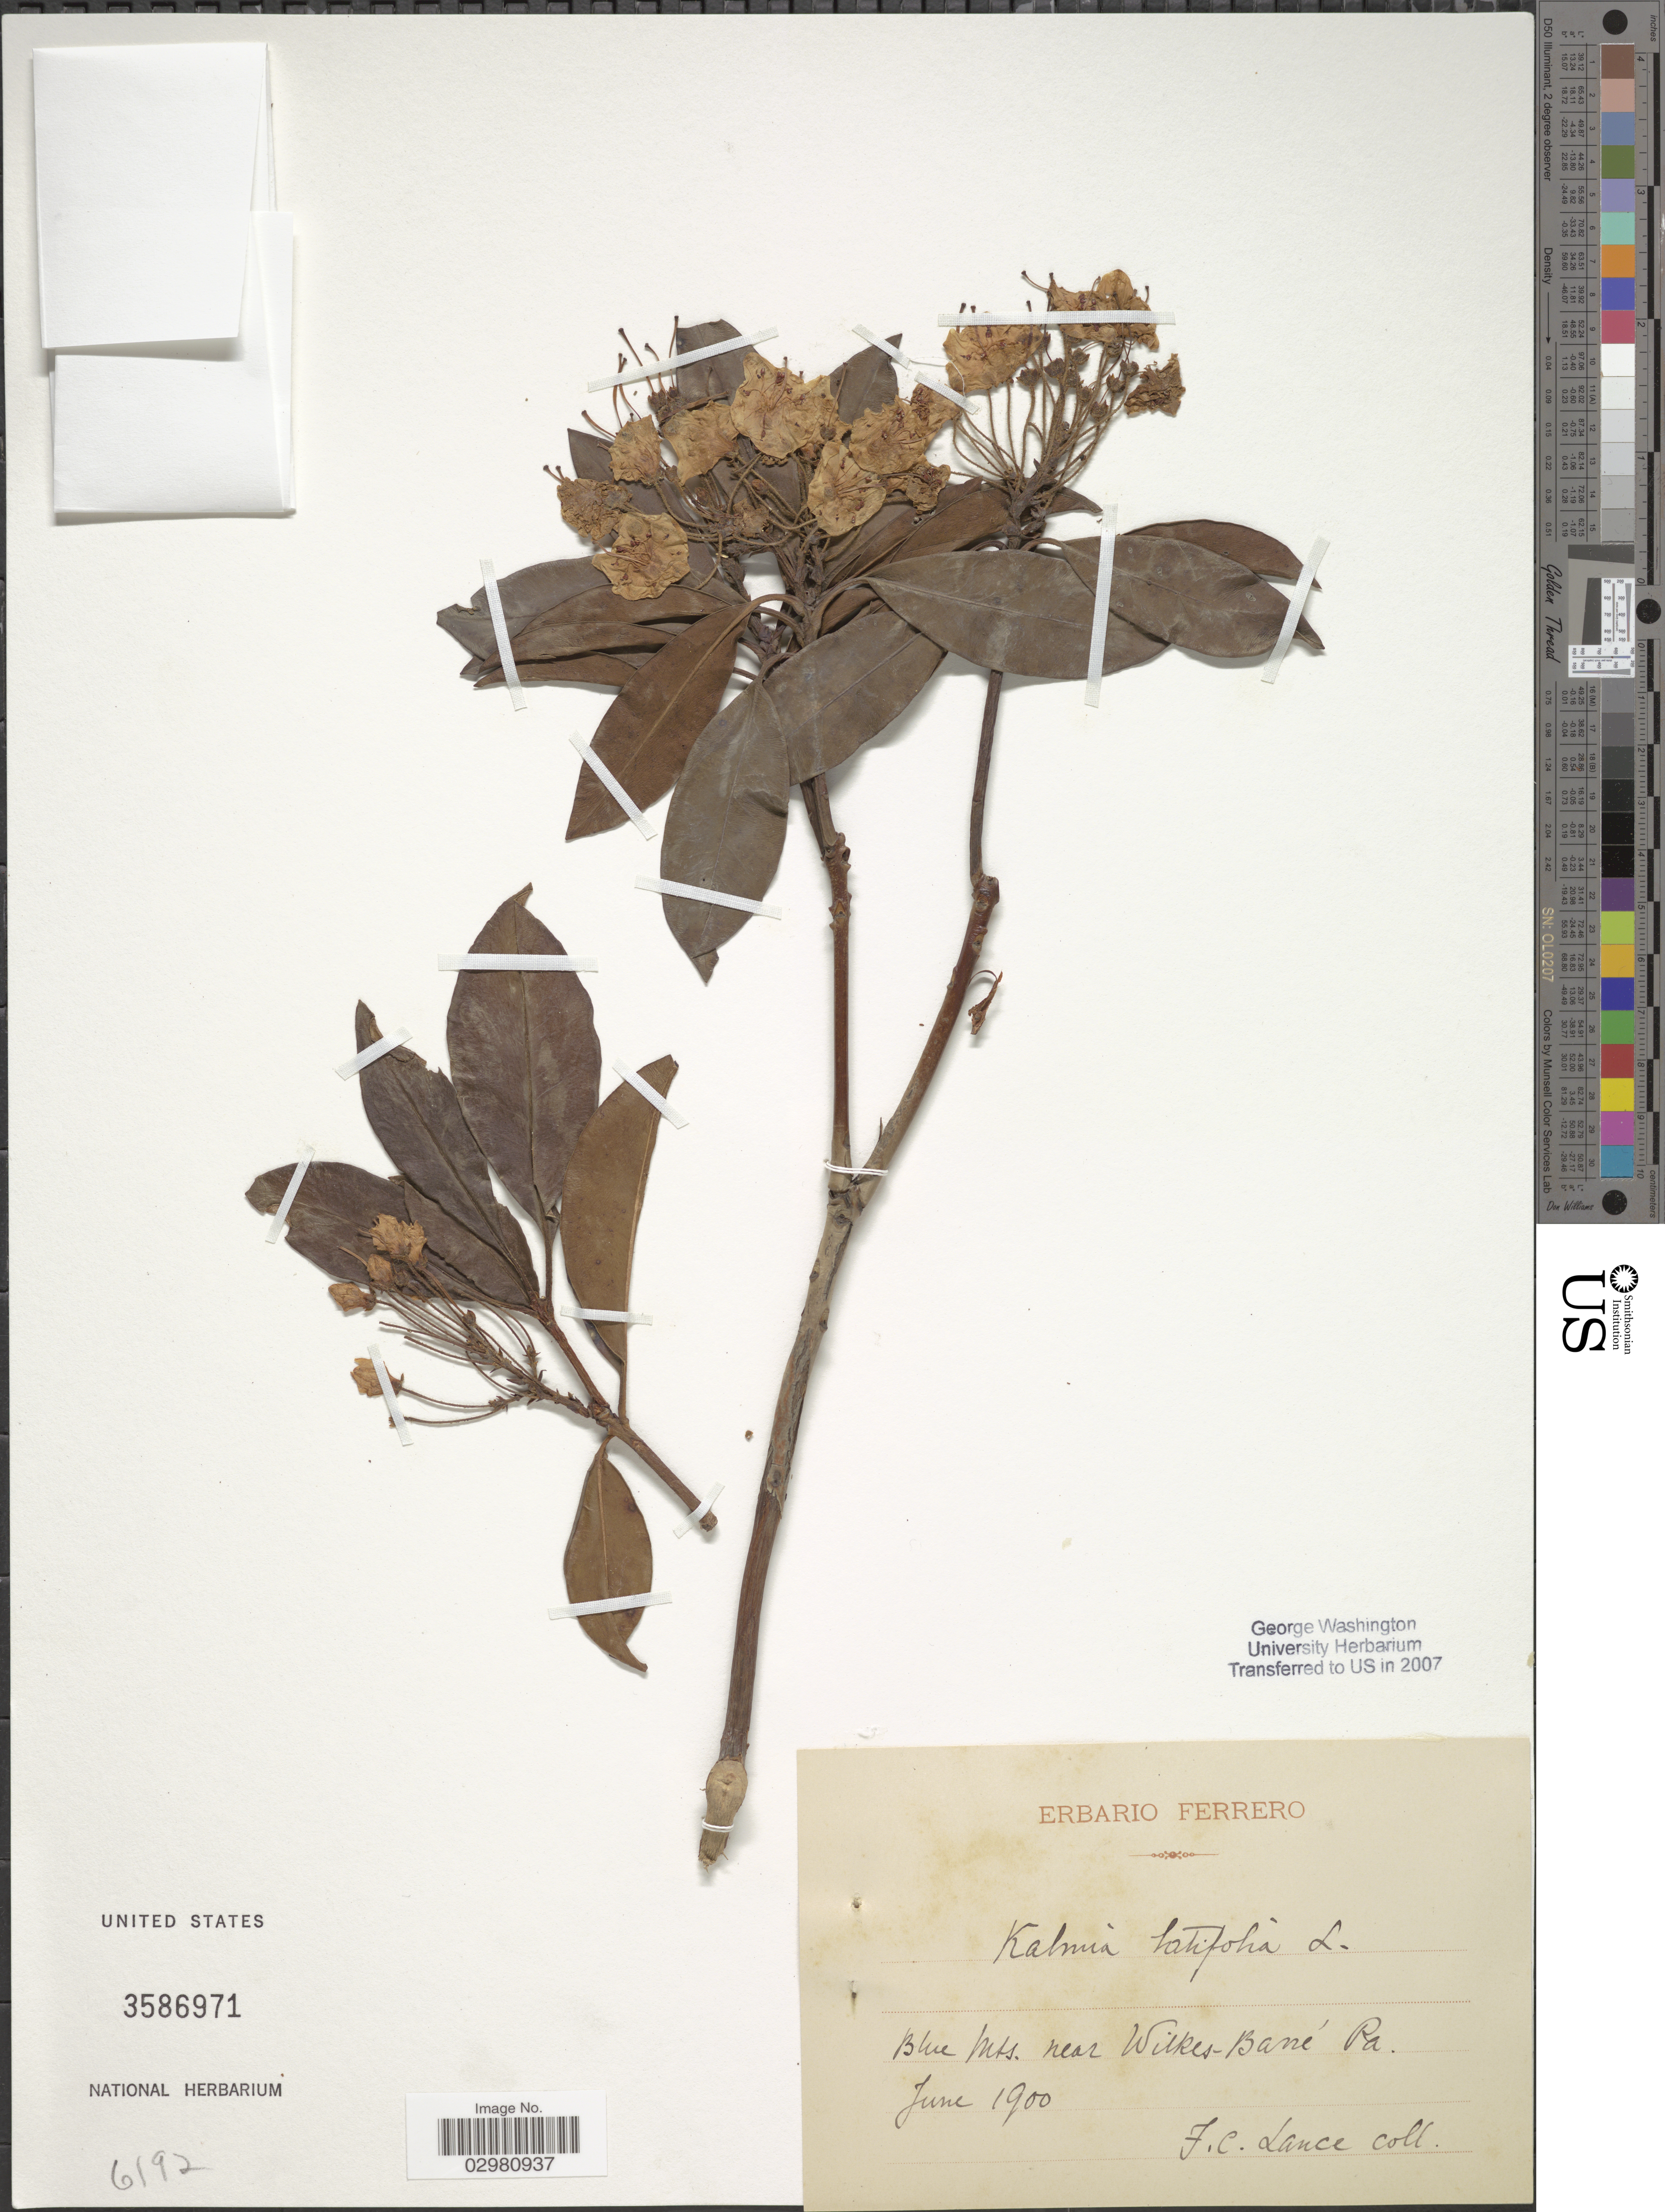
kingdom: Plantae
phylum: Tracheophyta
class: Magnoliopsida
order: Ericales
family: Ericaceae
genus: Kalmia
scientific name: Kalmia latifolia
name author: L.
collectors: F. Lance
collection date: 1900-06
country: United States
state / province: Pennsylvania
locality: Blue Mts. near Wilkes-Bané Pa.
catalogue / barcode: US 3586971